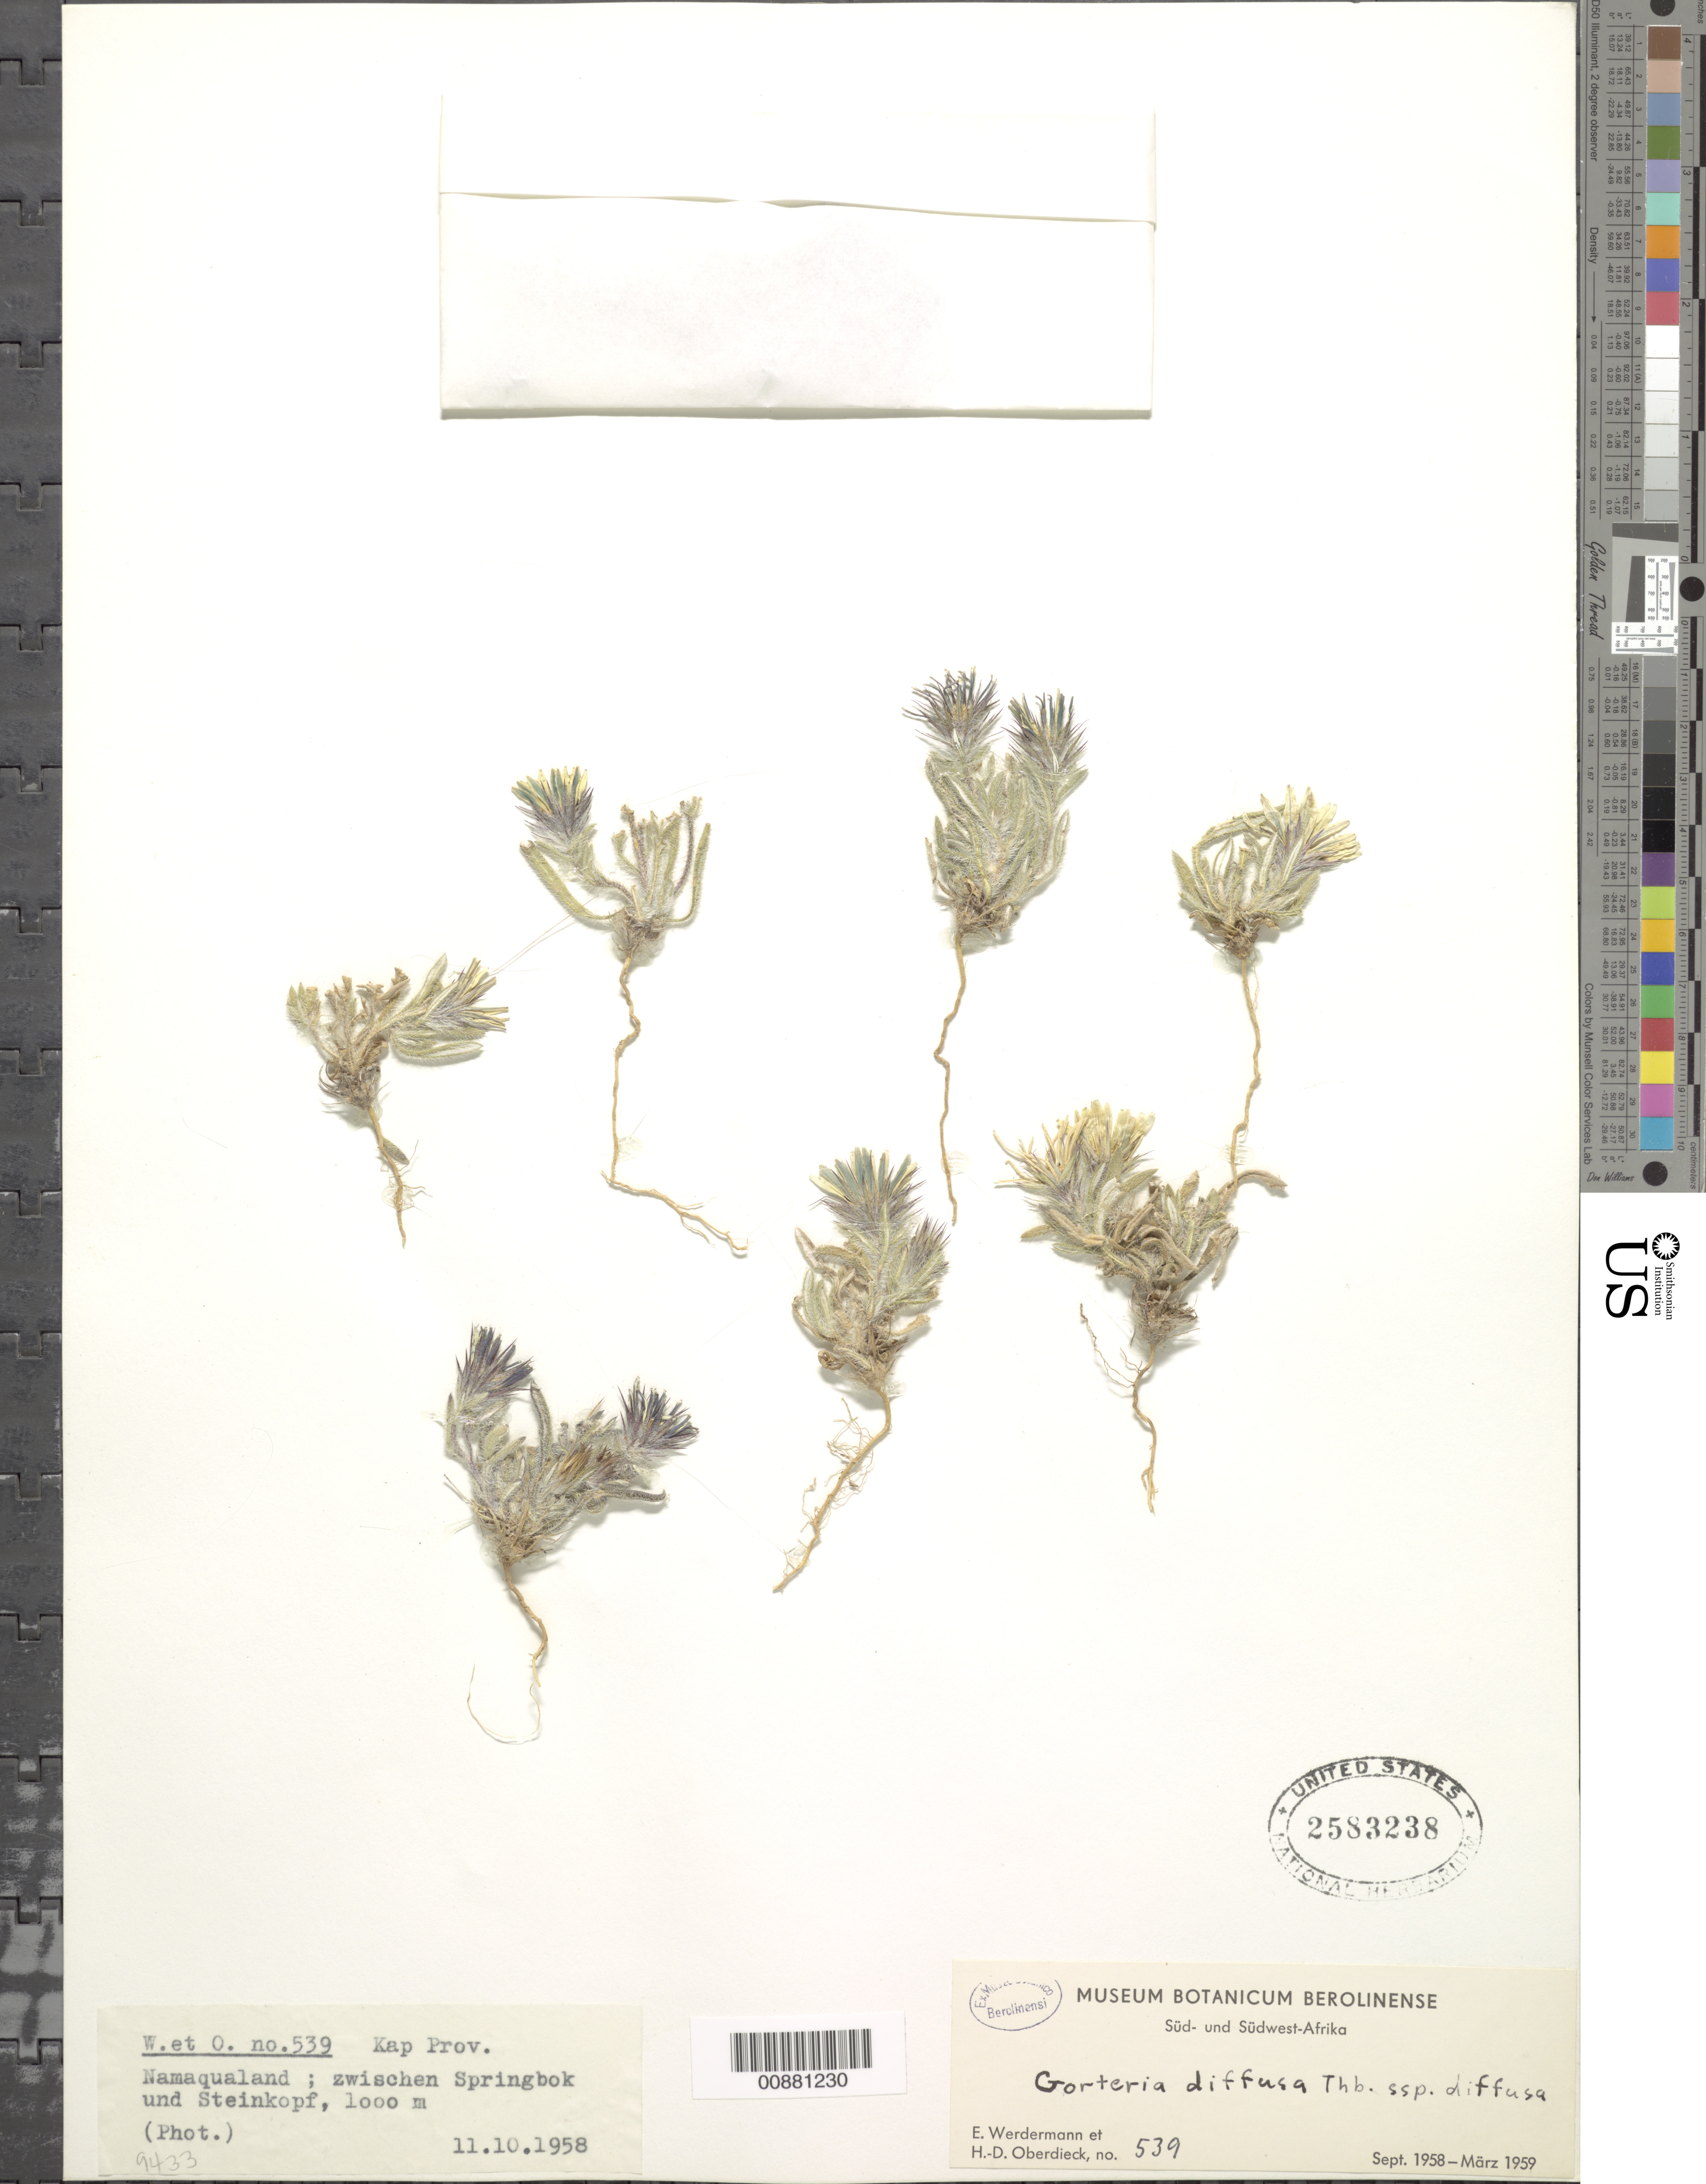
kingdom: Plantae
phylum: Tracheophyta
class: Magnoliopsida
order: Asterales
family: Asteraceae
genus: Gorteria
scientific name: Gorteria diffusa subsp. diffusa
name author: Thunb.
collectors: W. F. Barker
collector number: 6646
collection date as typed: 8 September 1950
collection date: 1950-09-08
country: South Africa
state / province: Northern Cape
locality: Namaqualand, 6 miles W. of Springbok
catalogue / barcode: US 2583238